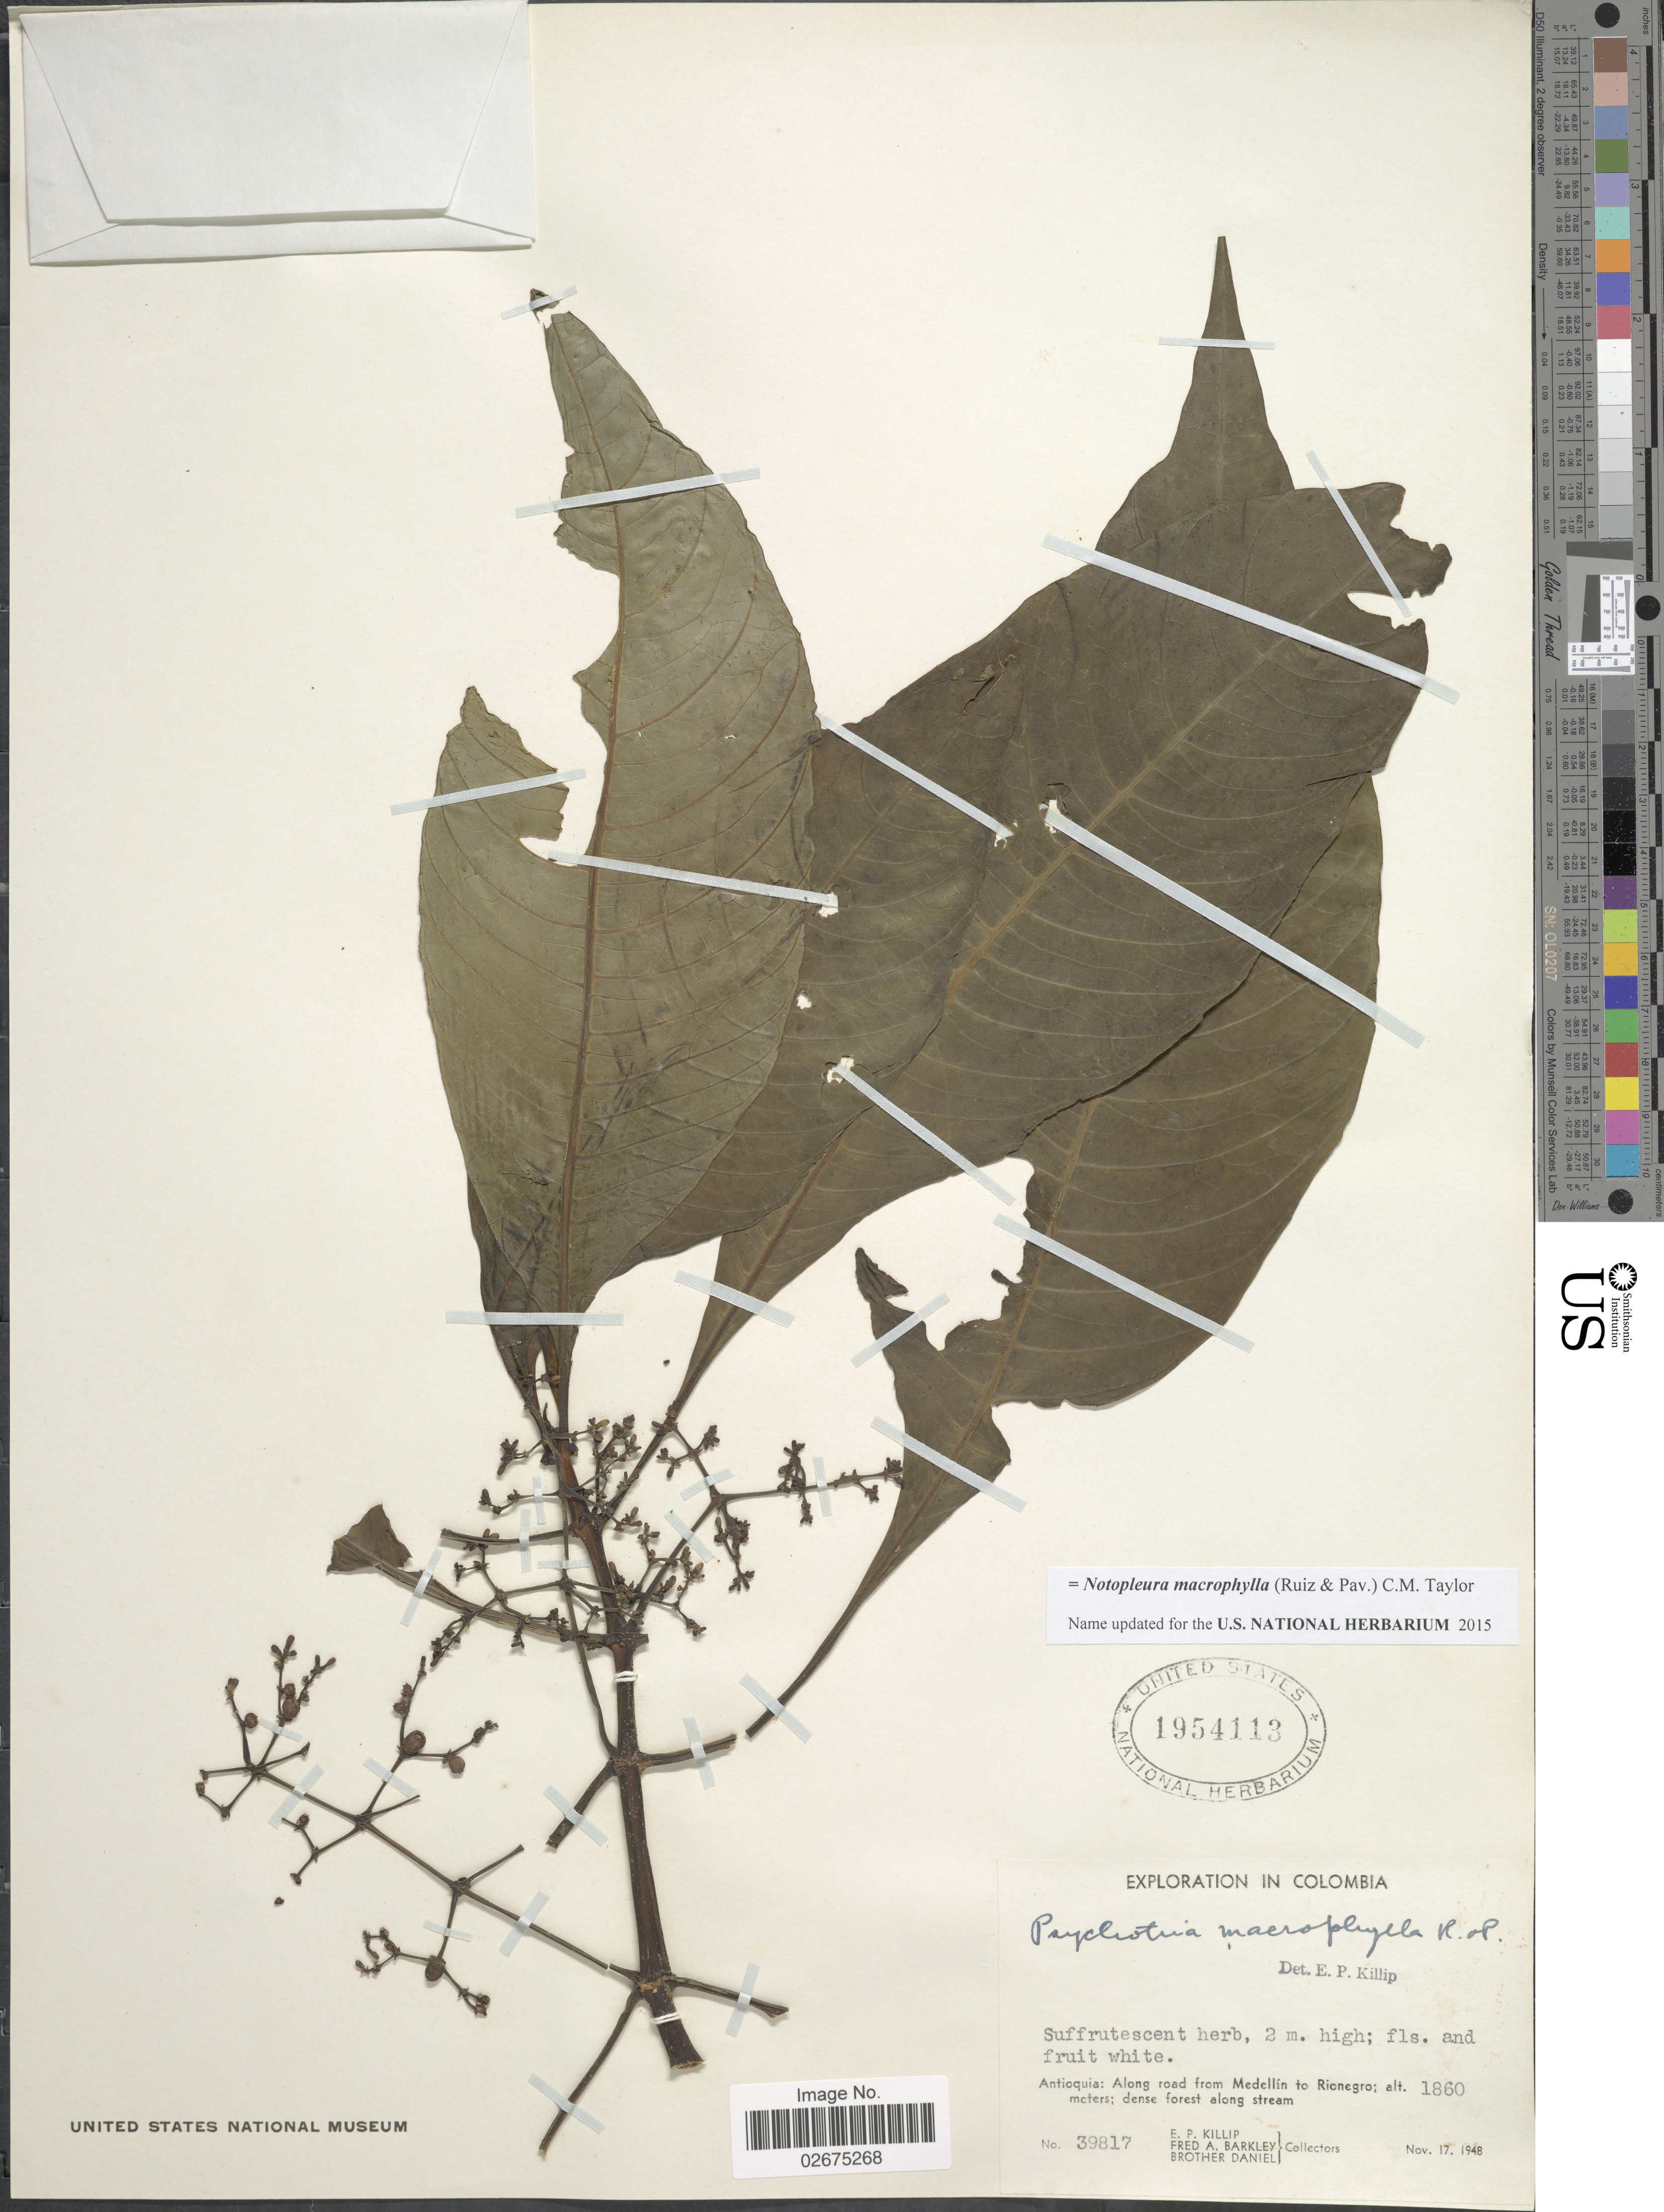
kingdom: Plantae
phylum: Tracheophyta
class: Magnoliopsida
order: Gentianales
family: Rubiaceae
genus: Notopleura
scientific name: Notopleura macrophylla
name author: (Ruiz & Pav.) C.M. Taylor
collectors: E. P. Killip, F. A. Barkley & Bro. Daniel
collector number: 39817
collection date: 1948-11-17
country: Colombia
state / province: Antioquia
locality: Along road from Medellín to Rionegro; dense forest along stream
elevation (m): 1860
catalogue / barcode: US 1954113